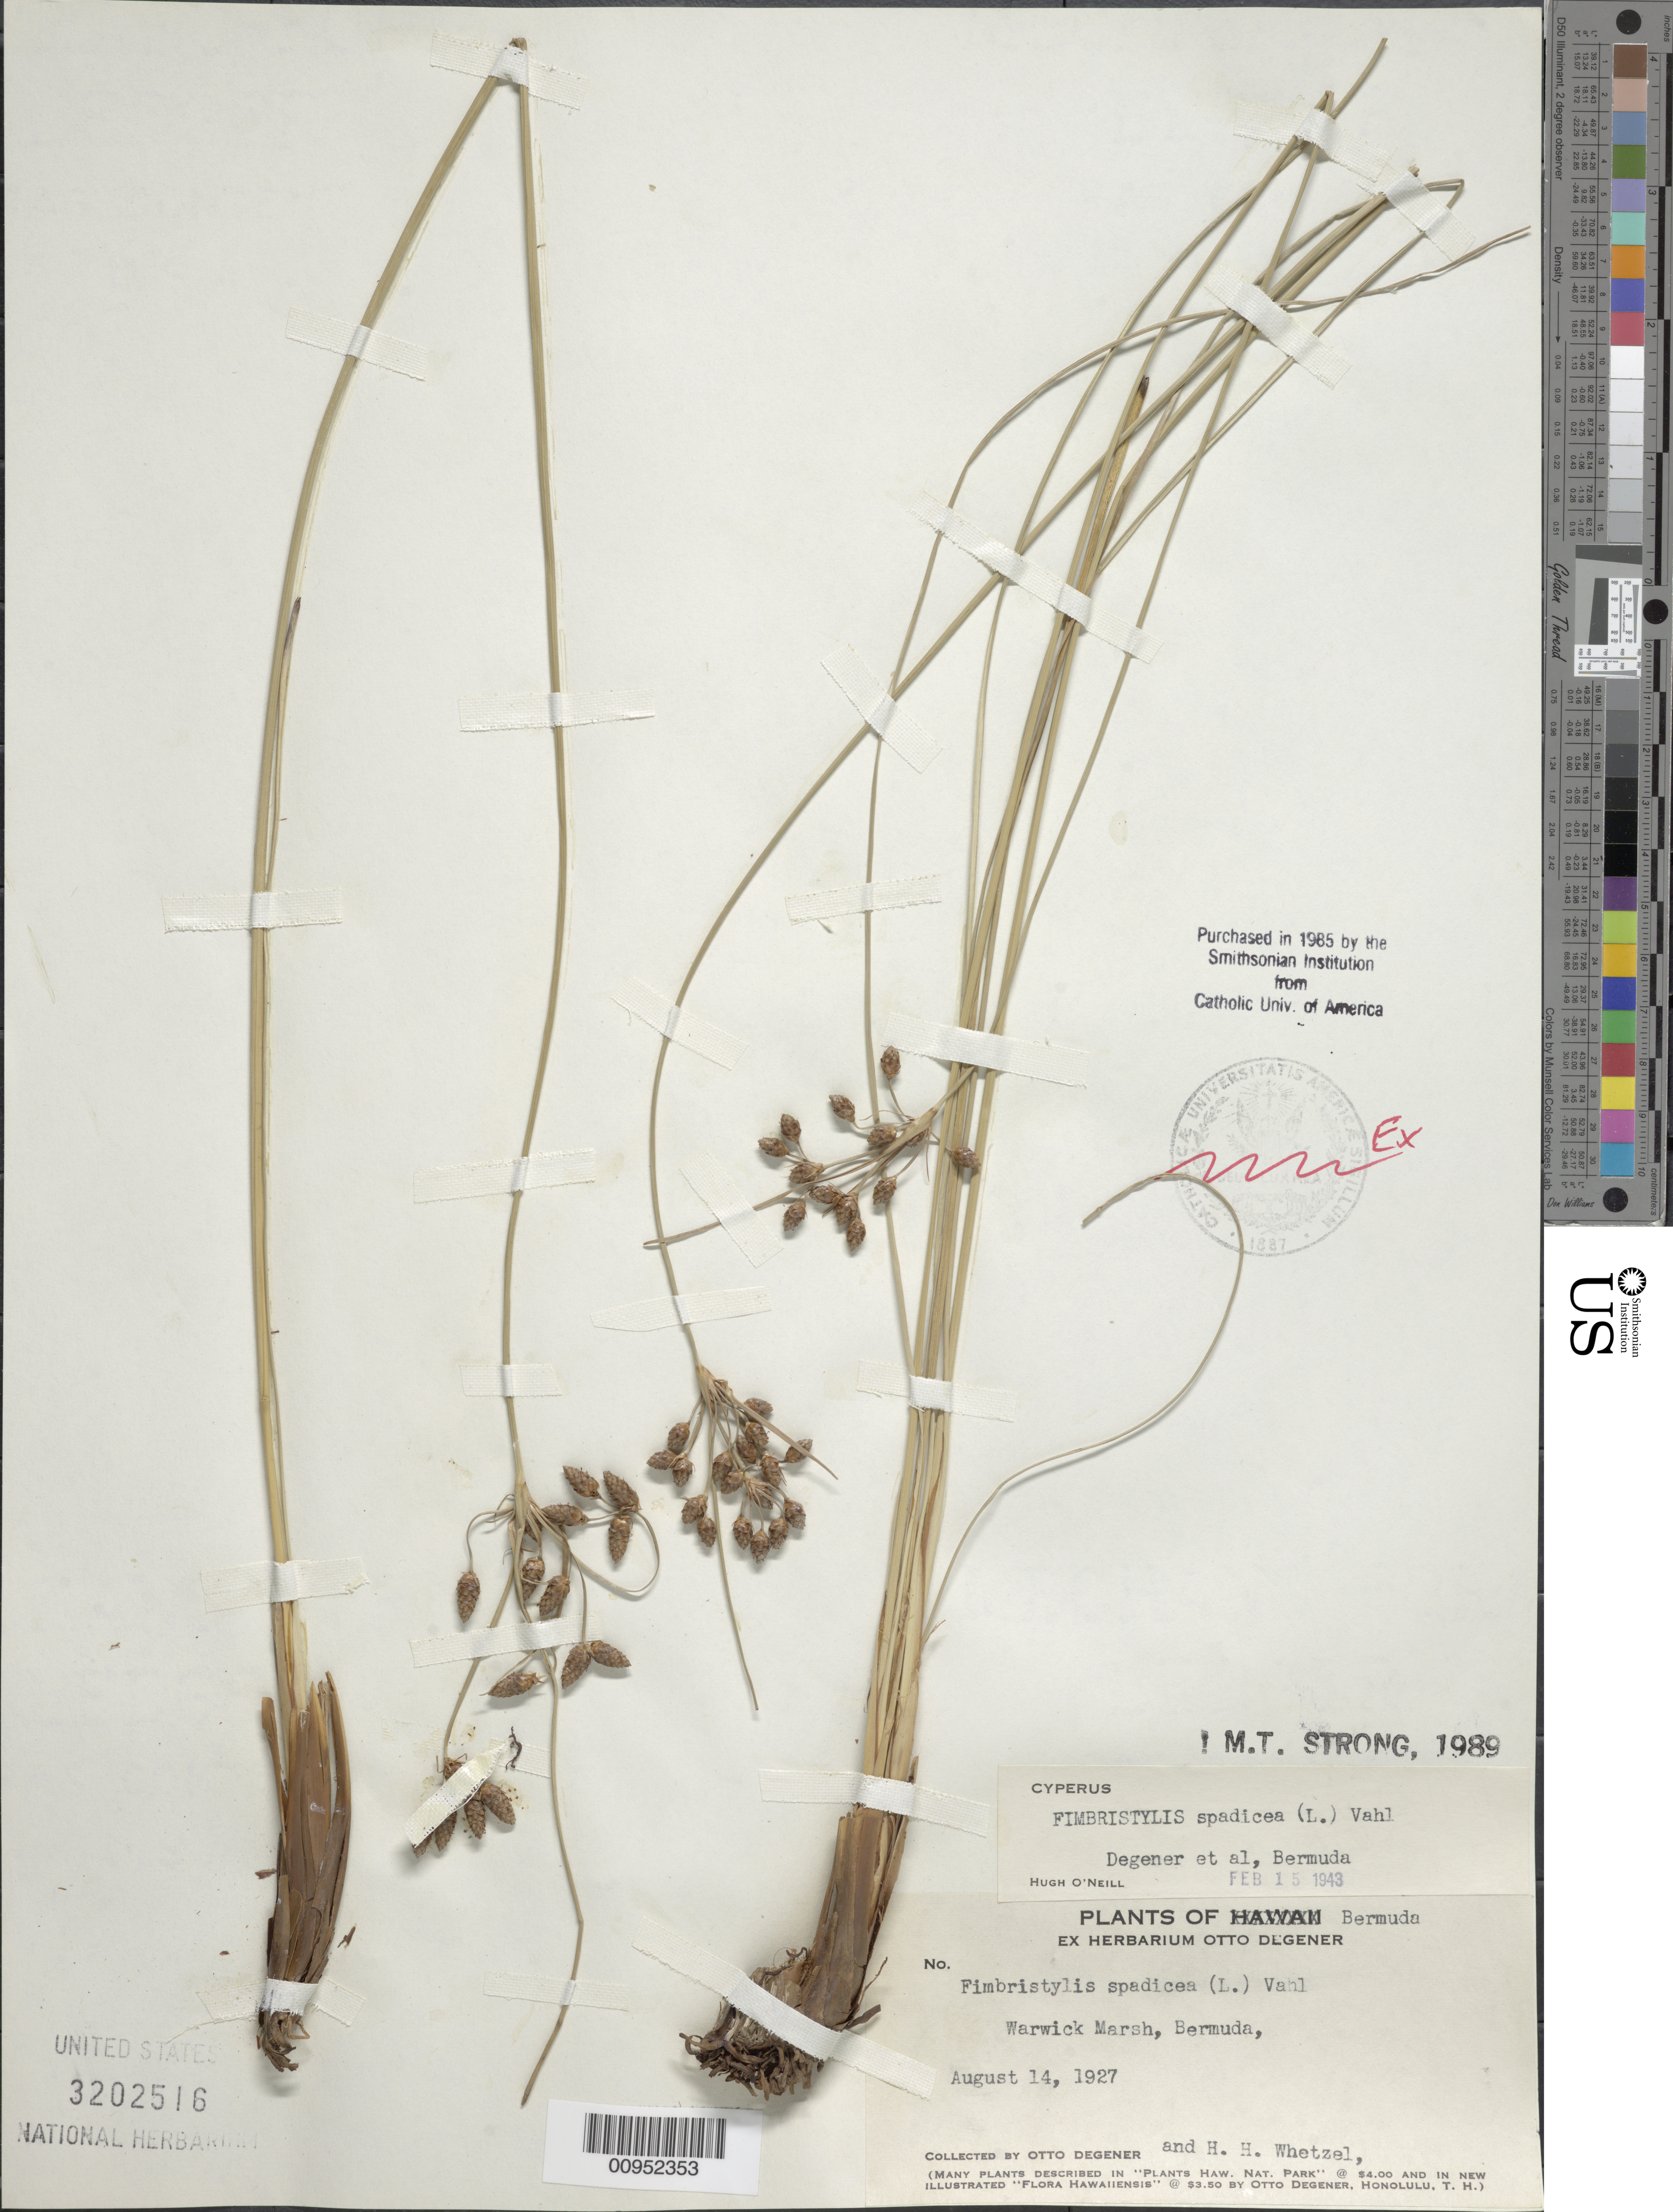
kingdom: Plantae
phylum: Tracheophyta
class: Liliopsida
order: Poales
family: Cyperaceae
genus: Fimbristylis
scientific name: Fimbristylis spadicea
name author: (L.) Vahl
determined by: Strong, M. T., (US), Smithsonian Institution - National Museum of Natural History (UNITED STATES)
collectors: O. Degener & H. Whetzel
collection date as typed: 14 Aug 1927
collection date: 1927-08-14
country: Bermuda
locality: Warwick Marsh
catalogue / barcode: US 3202516